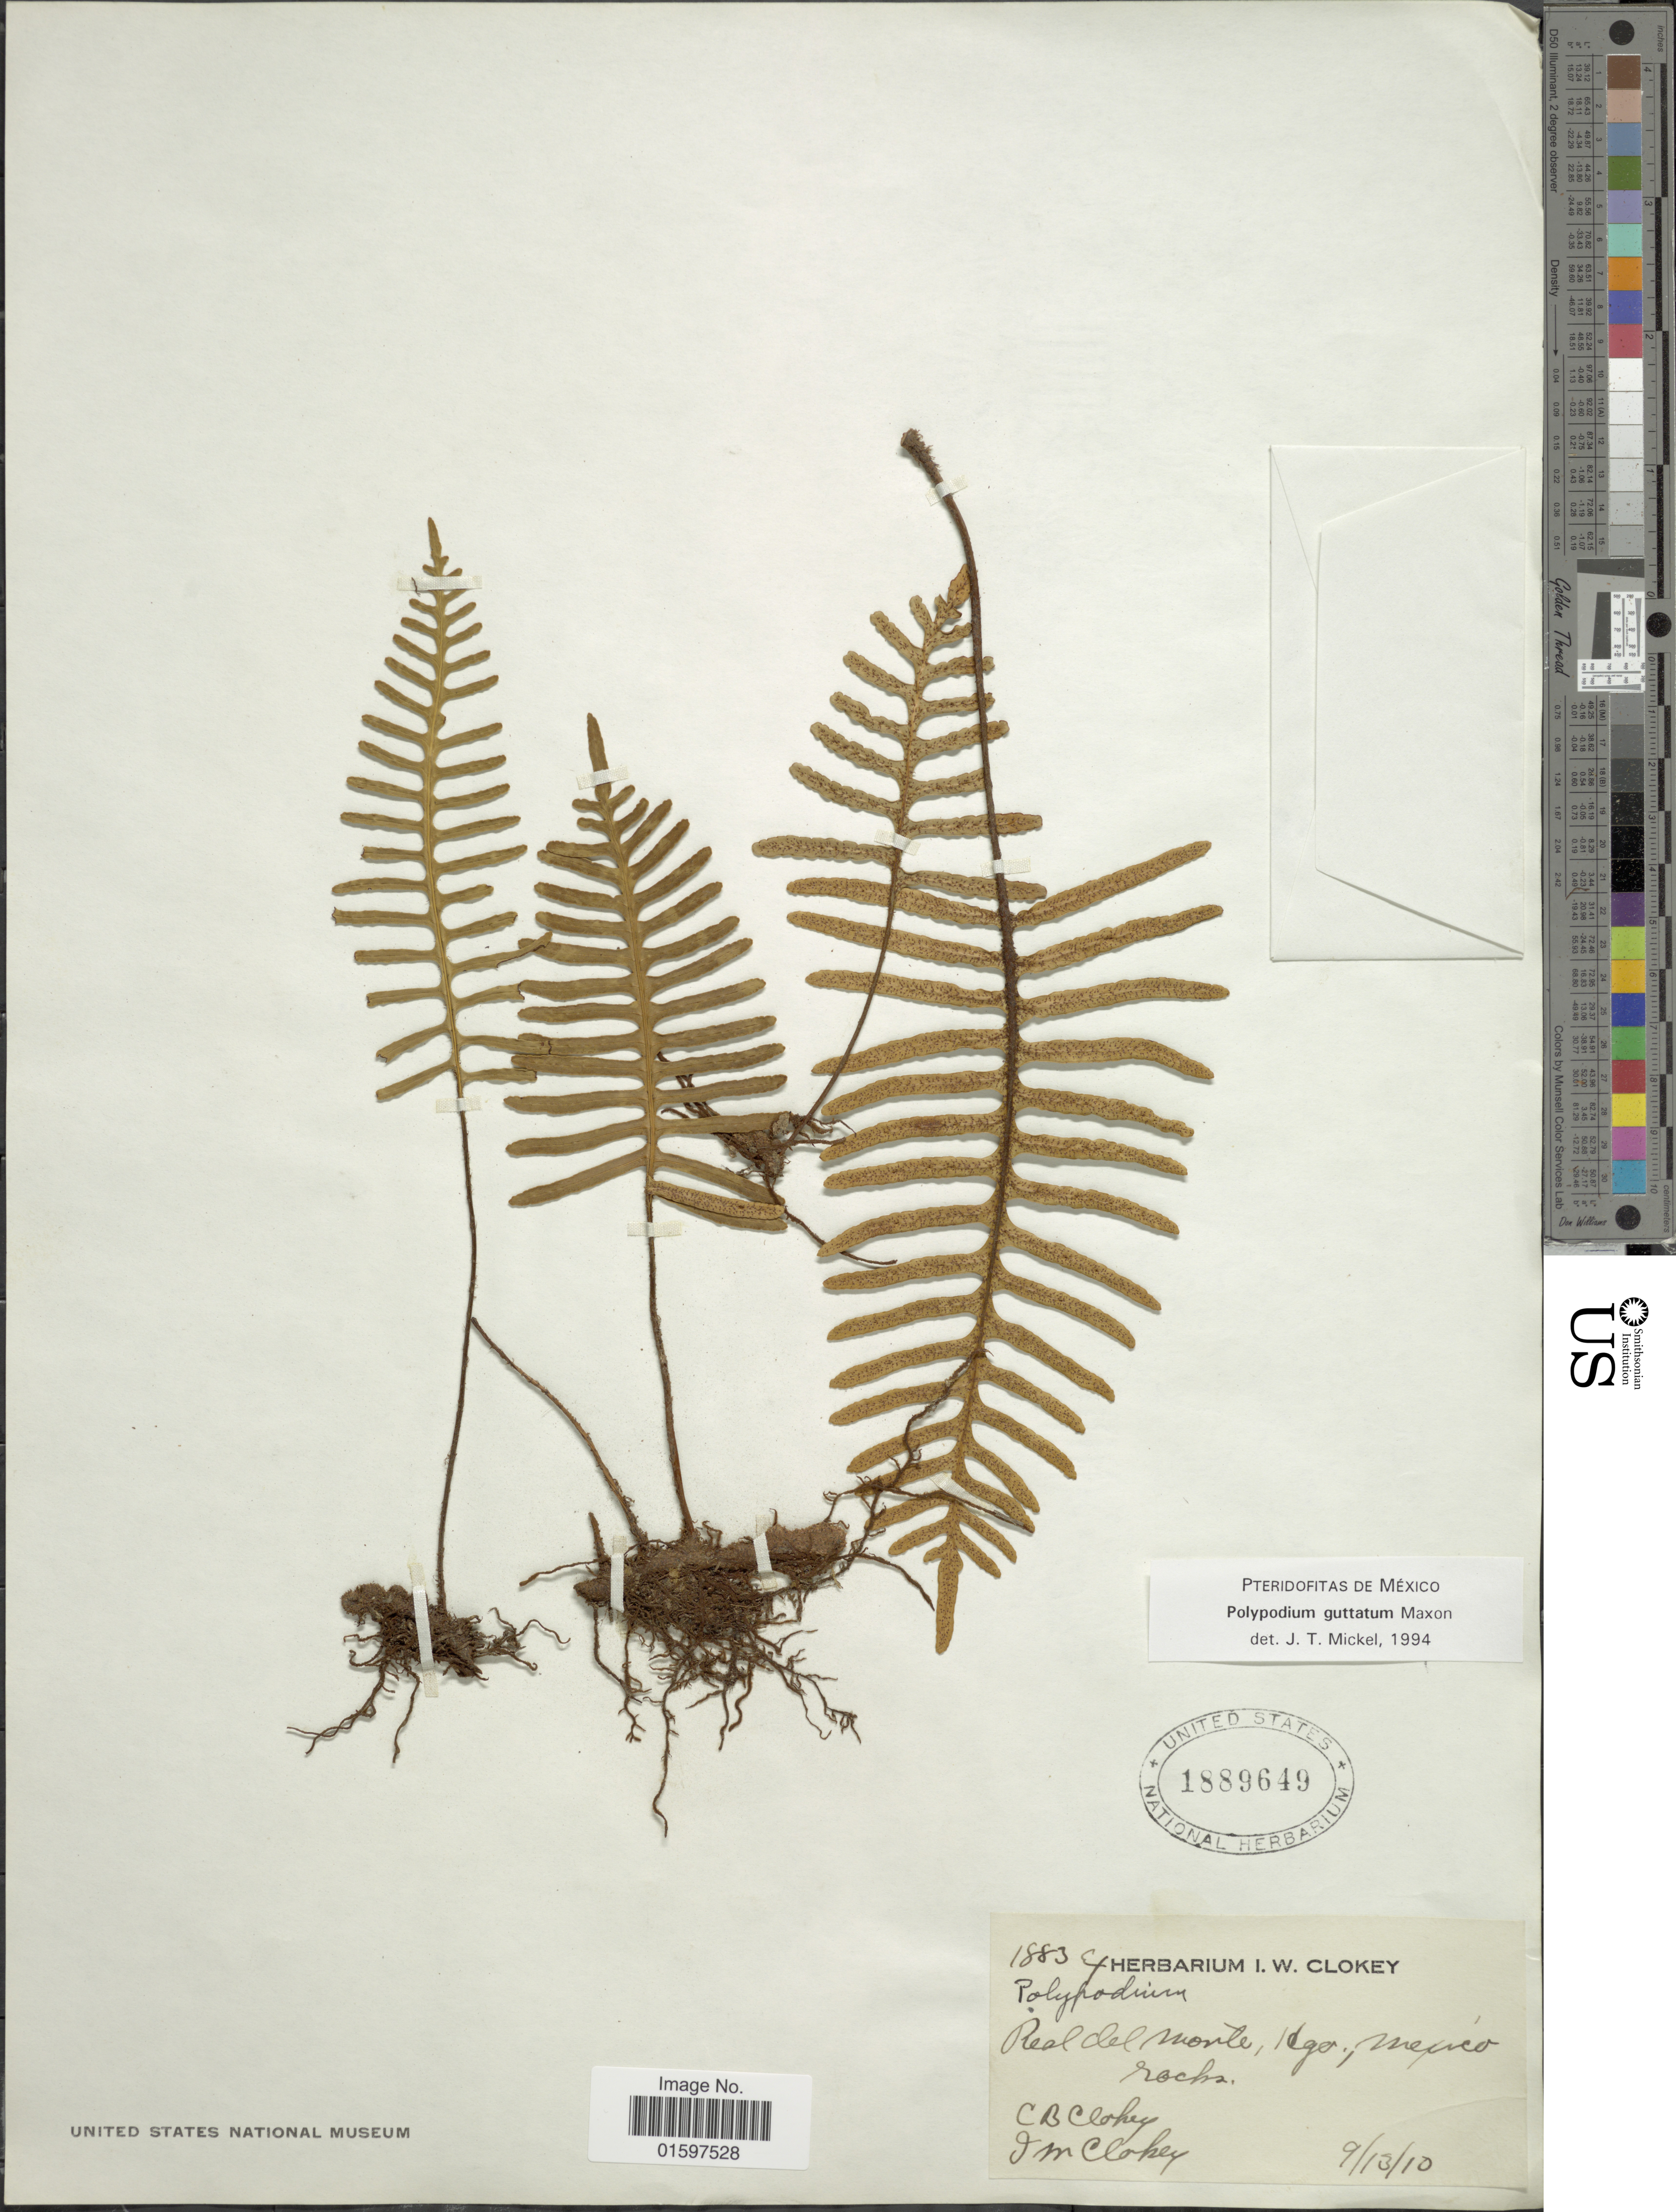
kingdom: Plantae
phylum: Tracheophyta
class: Polypodiopsida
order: Polypodiales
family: Polypodiaceae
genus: Pleopeltis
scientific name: Pleopeltis guttata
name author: (Maxon) E.G. Andrews & Windham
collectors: C. Clokey & J. Clokey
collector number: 1883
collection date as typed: Transcribed d/m/y: 13/9/10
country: Mexico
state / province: Hidalgo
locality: Real del Monte, Hdo, Mexico rocks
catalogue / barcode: US 1889649